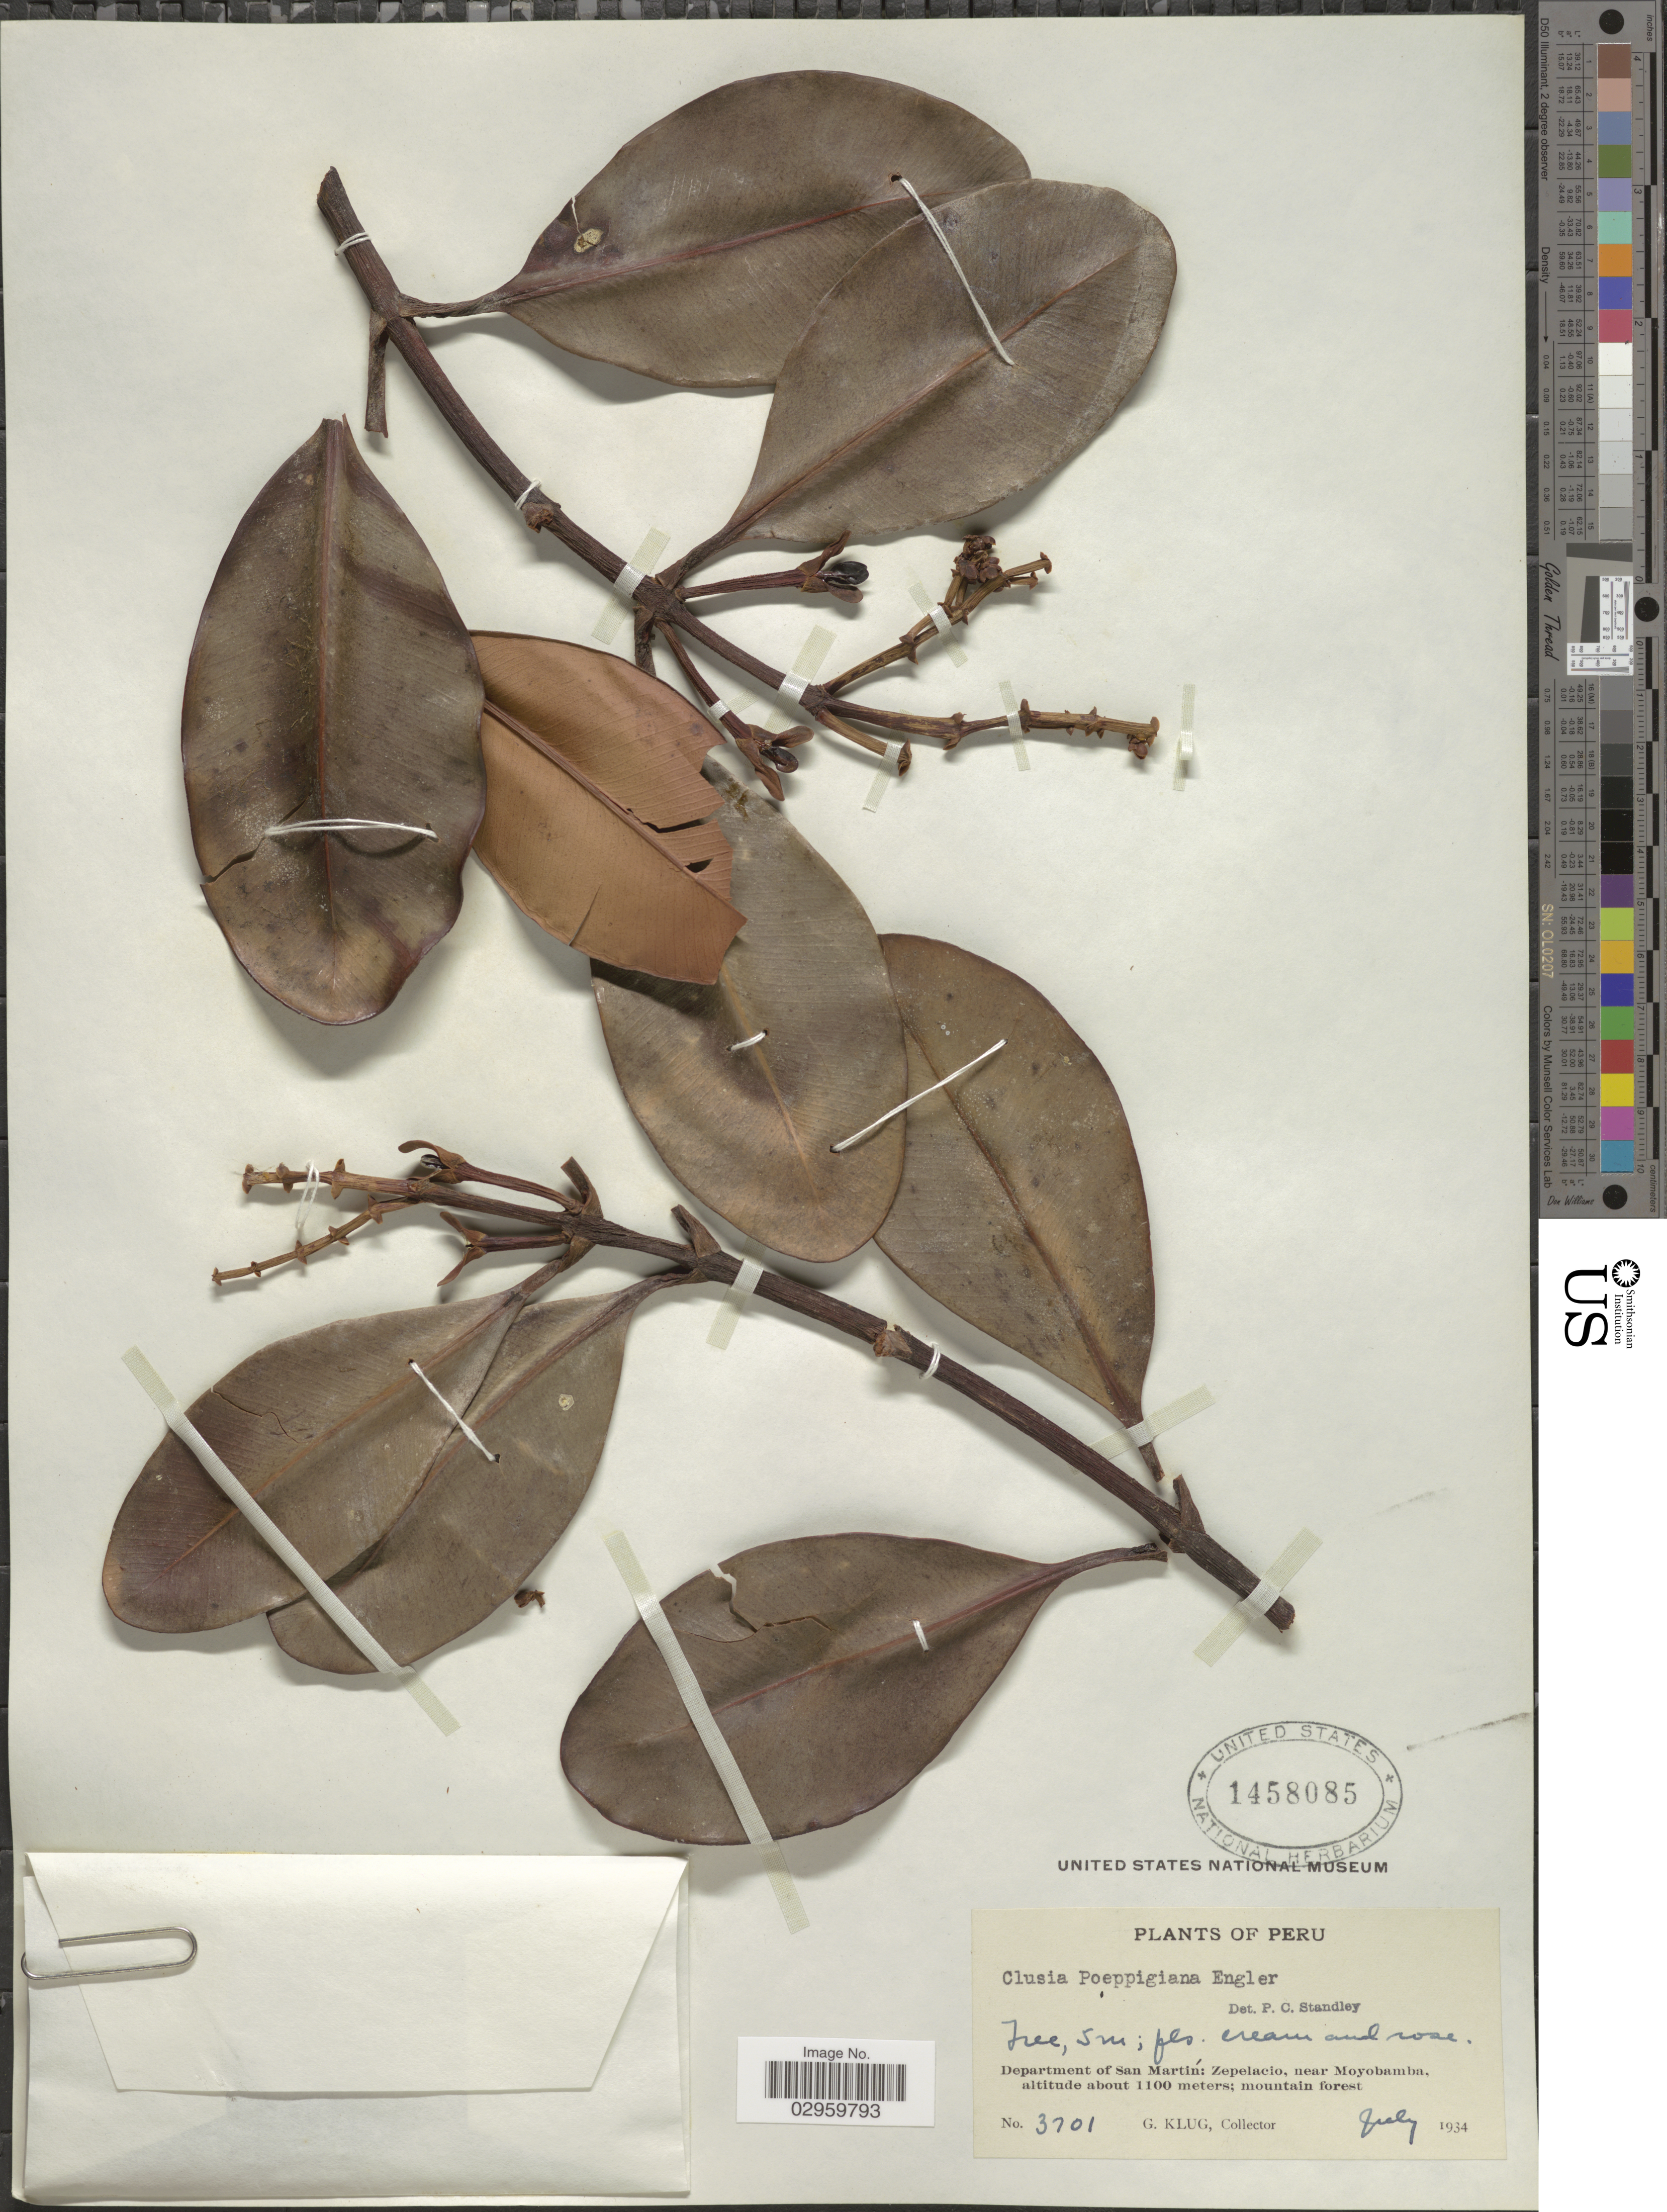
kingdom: Plantae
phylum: Tracheophyta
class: Magnoliopsida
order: Malpighiales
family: Clusiaceae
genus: Clusia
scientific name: Clusia poeppigiana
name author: Engl.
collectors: G. Klug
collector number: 3701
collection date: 1934-07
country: Peru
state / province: San Martín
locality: Department of San Martín: Zepelacio, near Moyobamba.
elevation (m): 1100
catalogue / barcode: US 1458085